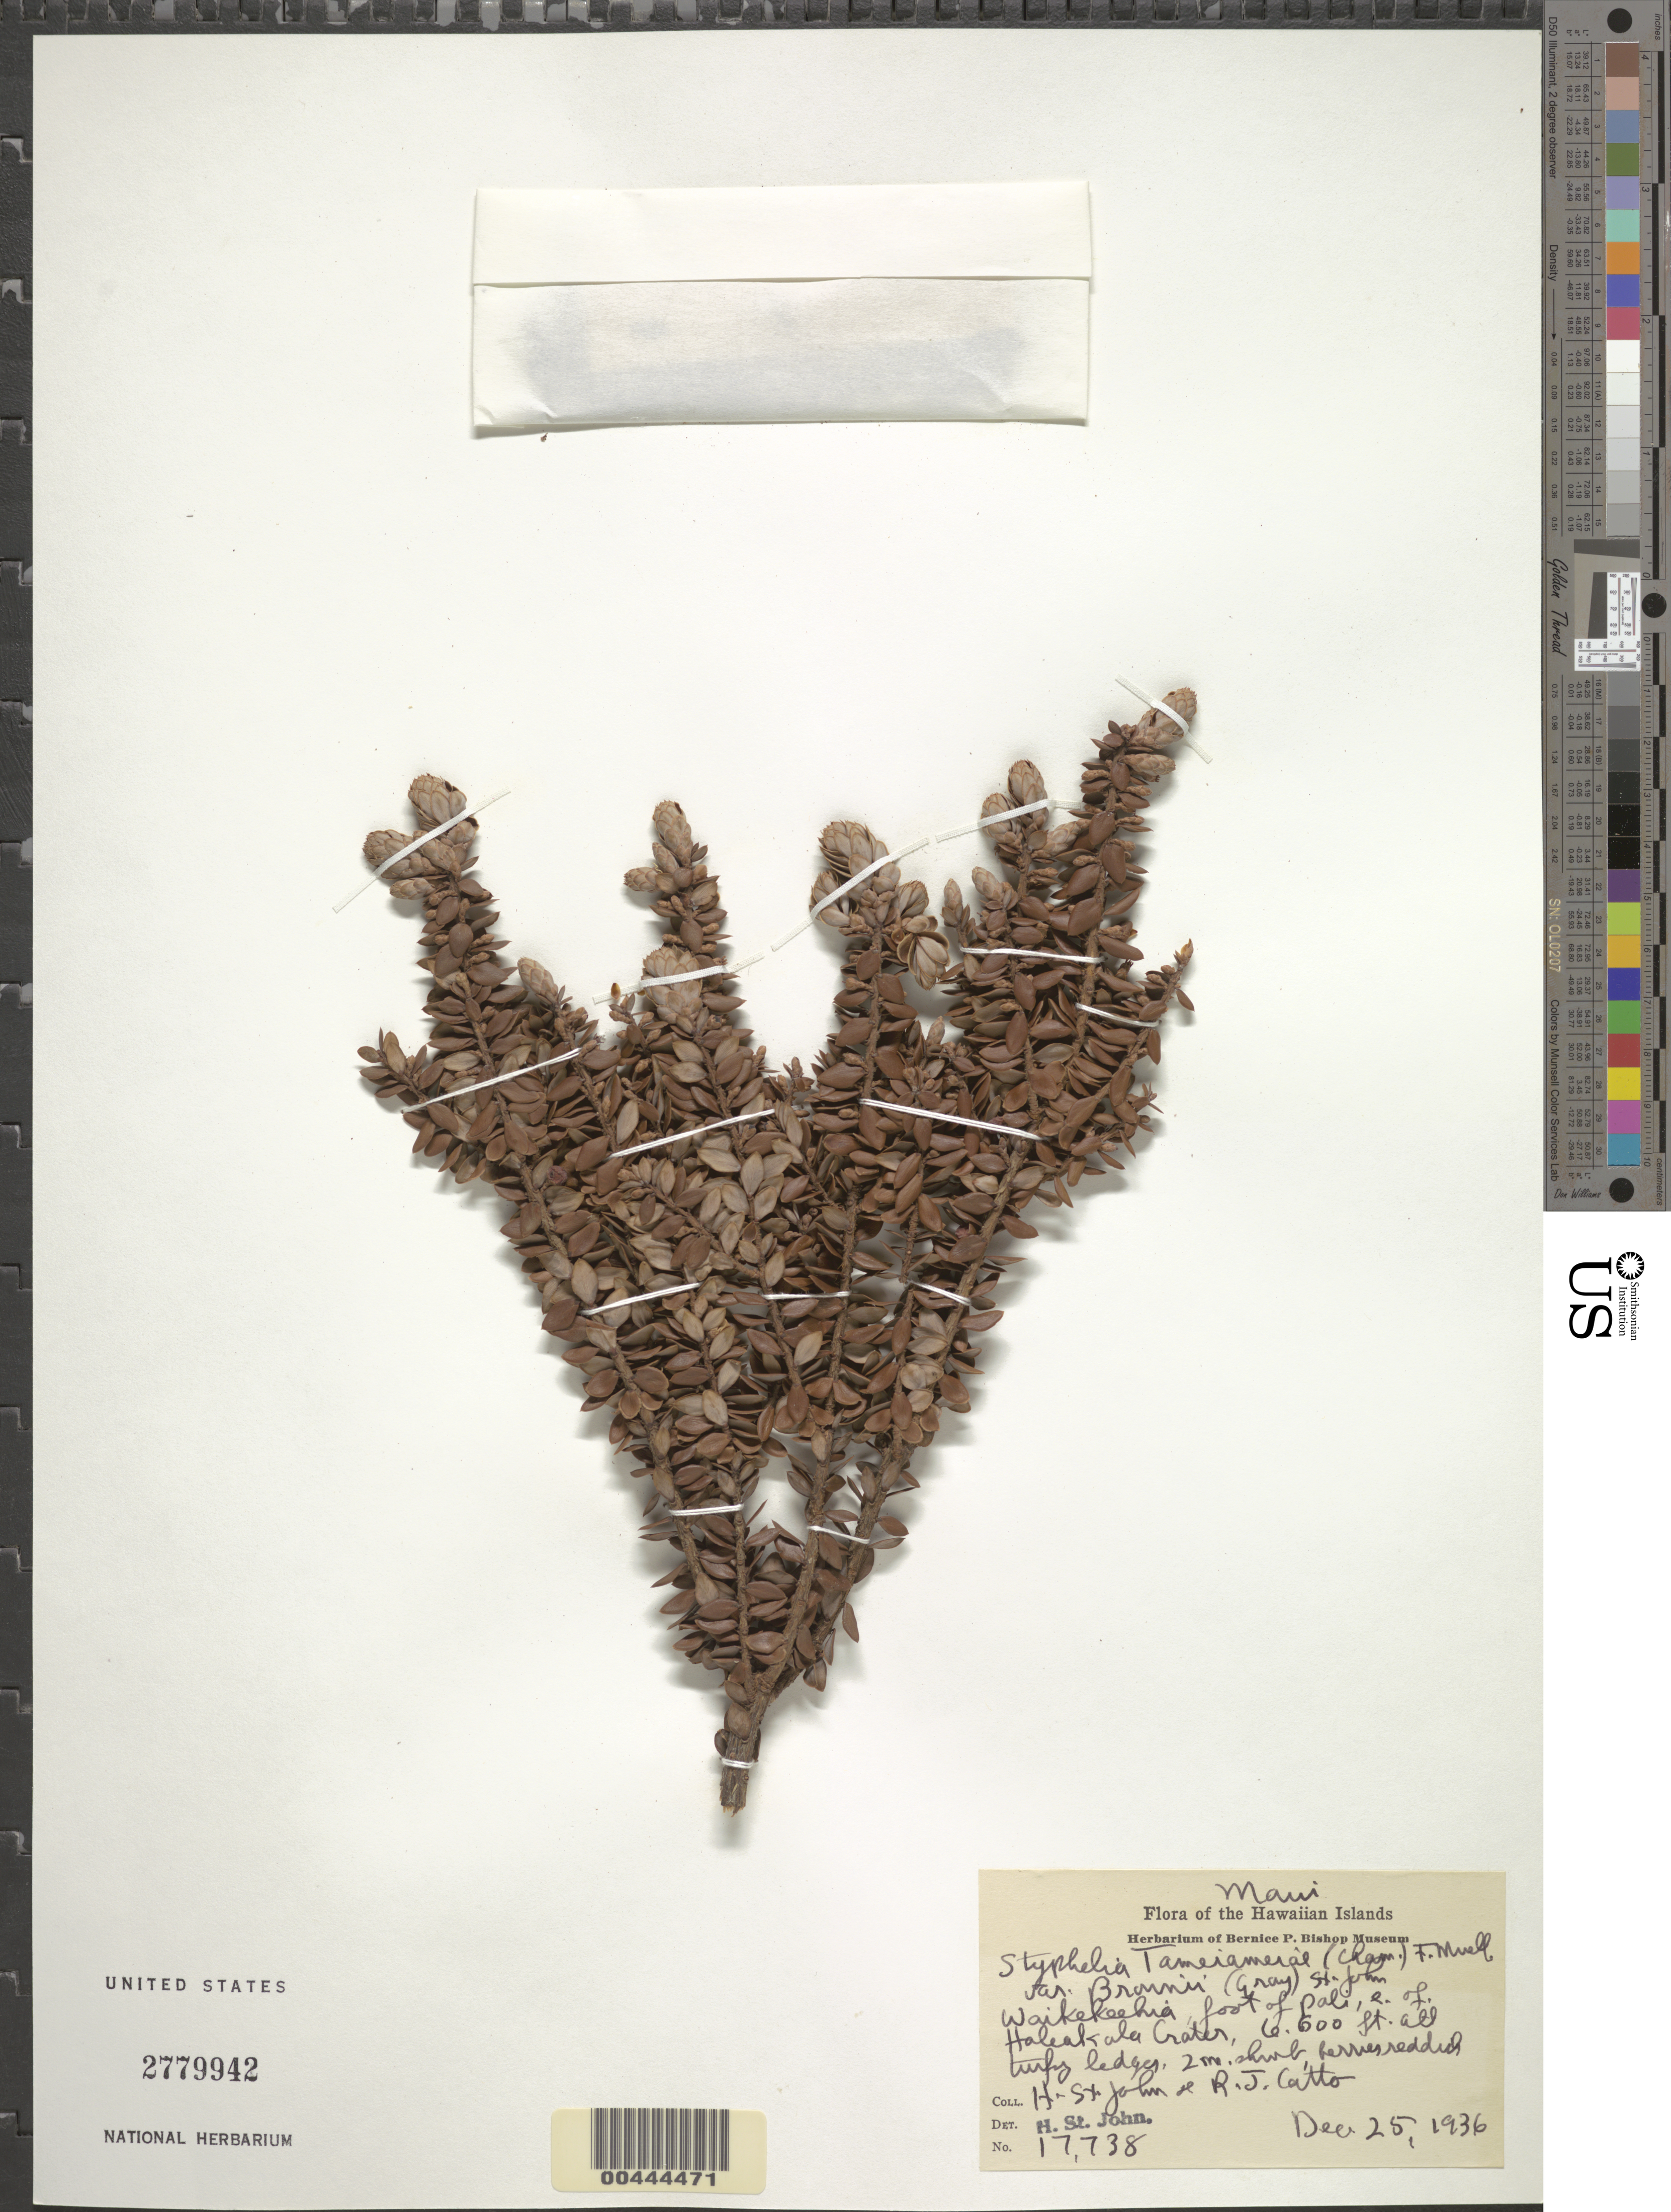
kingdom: Plantae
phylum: Tracheophyta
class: Magnoliopsida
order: Ericales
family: Ericaceae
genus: Leptecophylla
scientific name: Leptecophylla tameiameiae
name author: (Cham. & Schltdl.) C.M. Weiller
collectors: H. St. John & R. Catto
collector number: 17738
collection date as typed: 25 Dec 1936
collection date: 1936-12-25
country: United States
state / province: Hawaii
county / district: Maui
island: Maui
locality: Waikekeehia, foot of pali, E of Haleakala Crater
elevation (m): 2012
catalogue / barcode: US 2779942